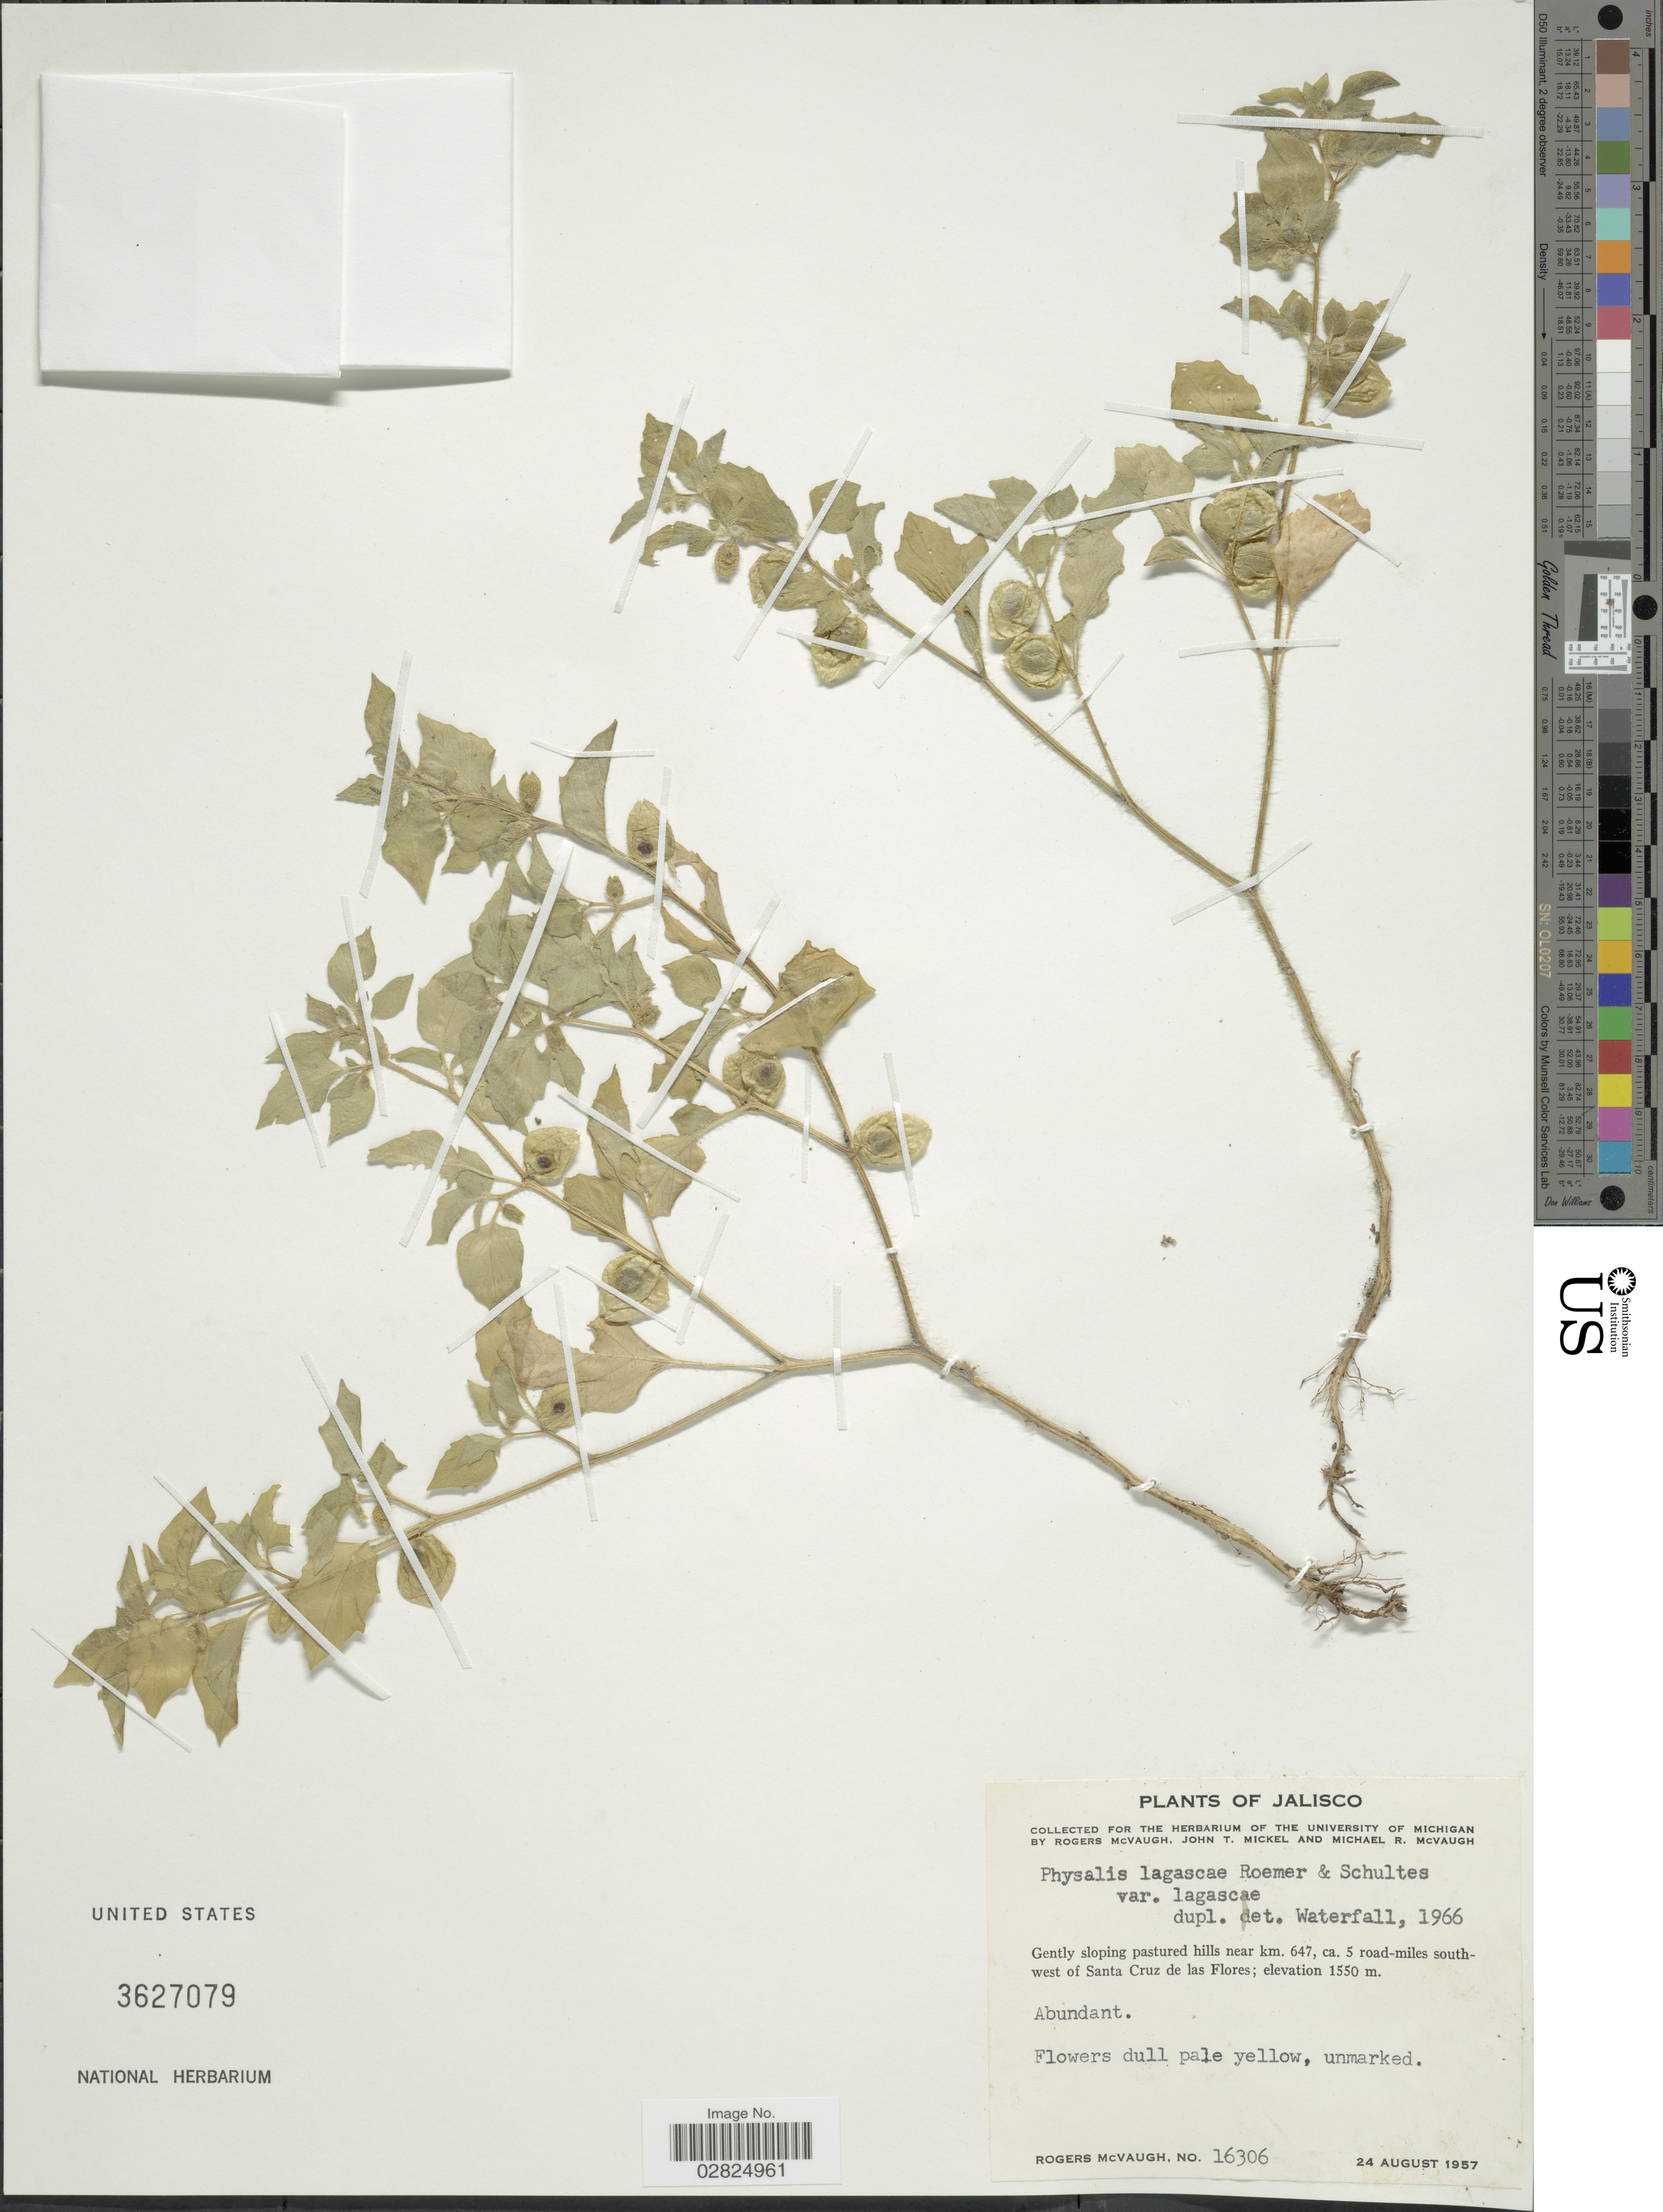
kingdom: Plantae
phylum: Tracheophyta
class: Magnoliopsida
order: Solanales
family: Solanaceae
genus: Physalis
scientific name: Physalis lagascae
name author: Roem. & Schult.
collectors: R. McVaugh, J. T. Mickel & M. R. McVaugh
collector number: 16306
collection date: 1957-08-24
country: Mexico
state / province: Jalisco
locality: Gently sloping pastured hills near km. 647, ca. 5 road-miles-south-west of Santa Cruz de las Flores.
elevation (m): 1550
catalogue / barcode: US 3627079